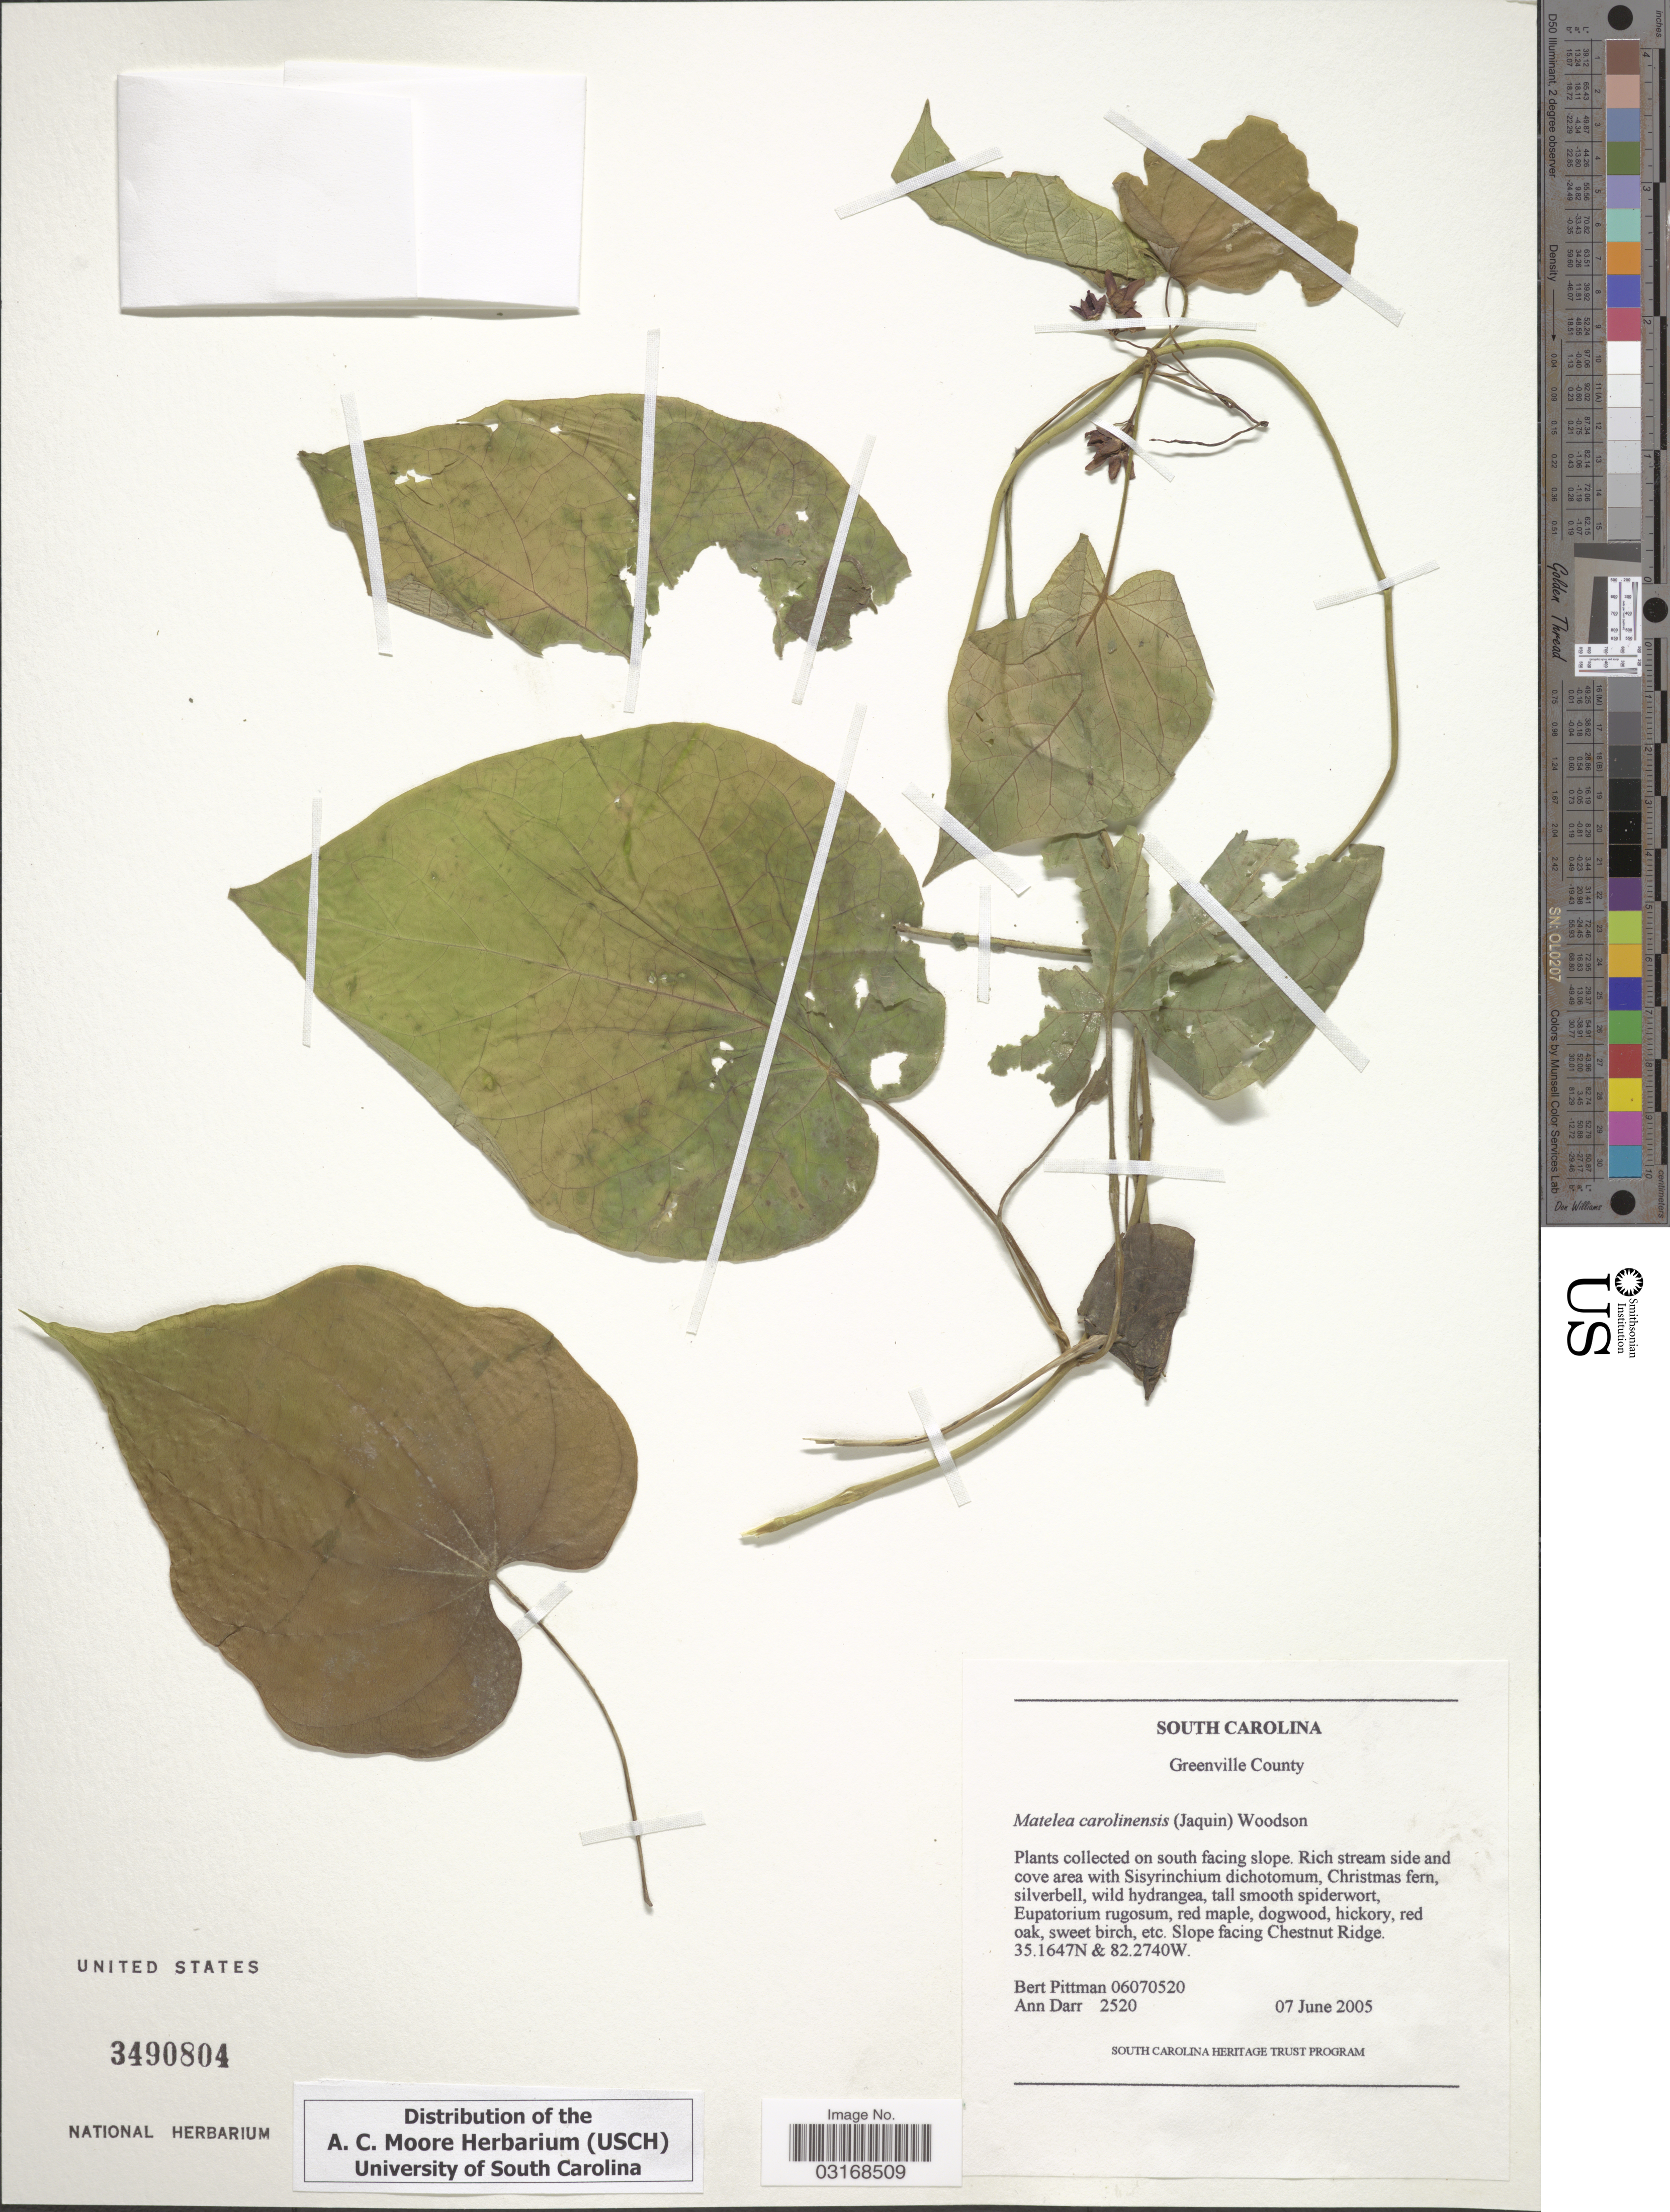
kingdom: Plantae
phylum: Tracheophyta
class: Magnoliopsida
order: Gentianales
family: Apocynaceae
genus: Matelea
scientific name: Matelea carolinensis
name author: (Jacq.) Woodson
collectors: B. Pittman & A. Darr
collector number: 26070520/2520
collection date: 2005-06-07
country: United States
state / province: South Carolina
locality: Greenville County. Slope facing Chestnut Ridge.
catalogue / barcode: US 3490804